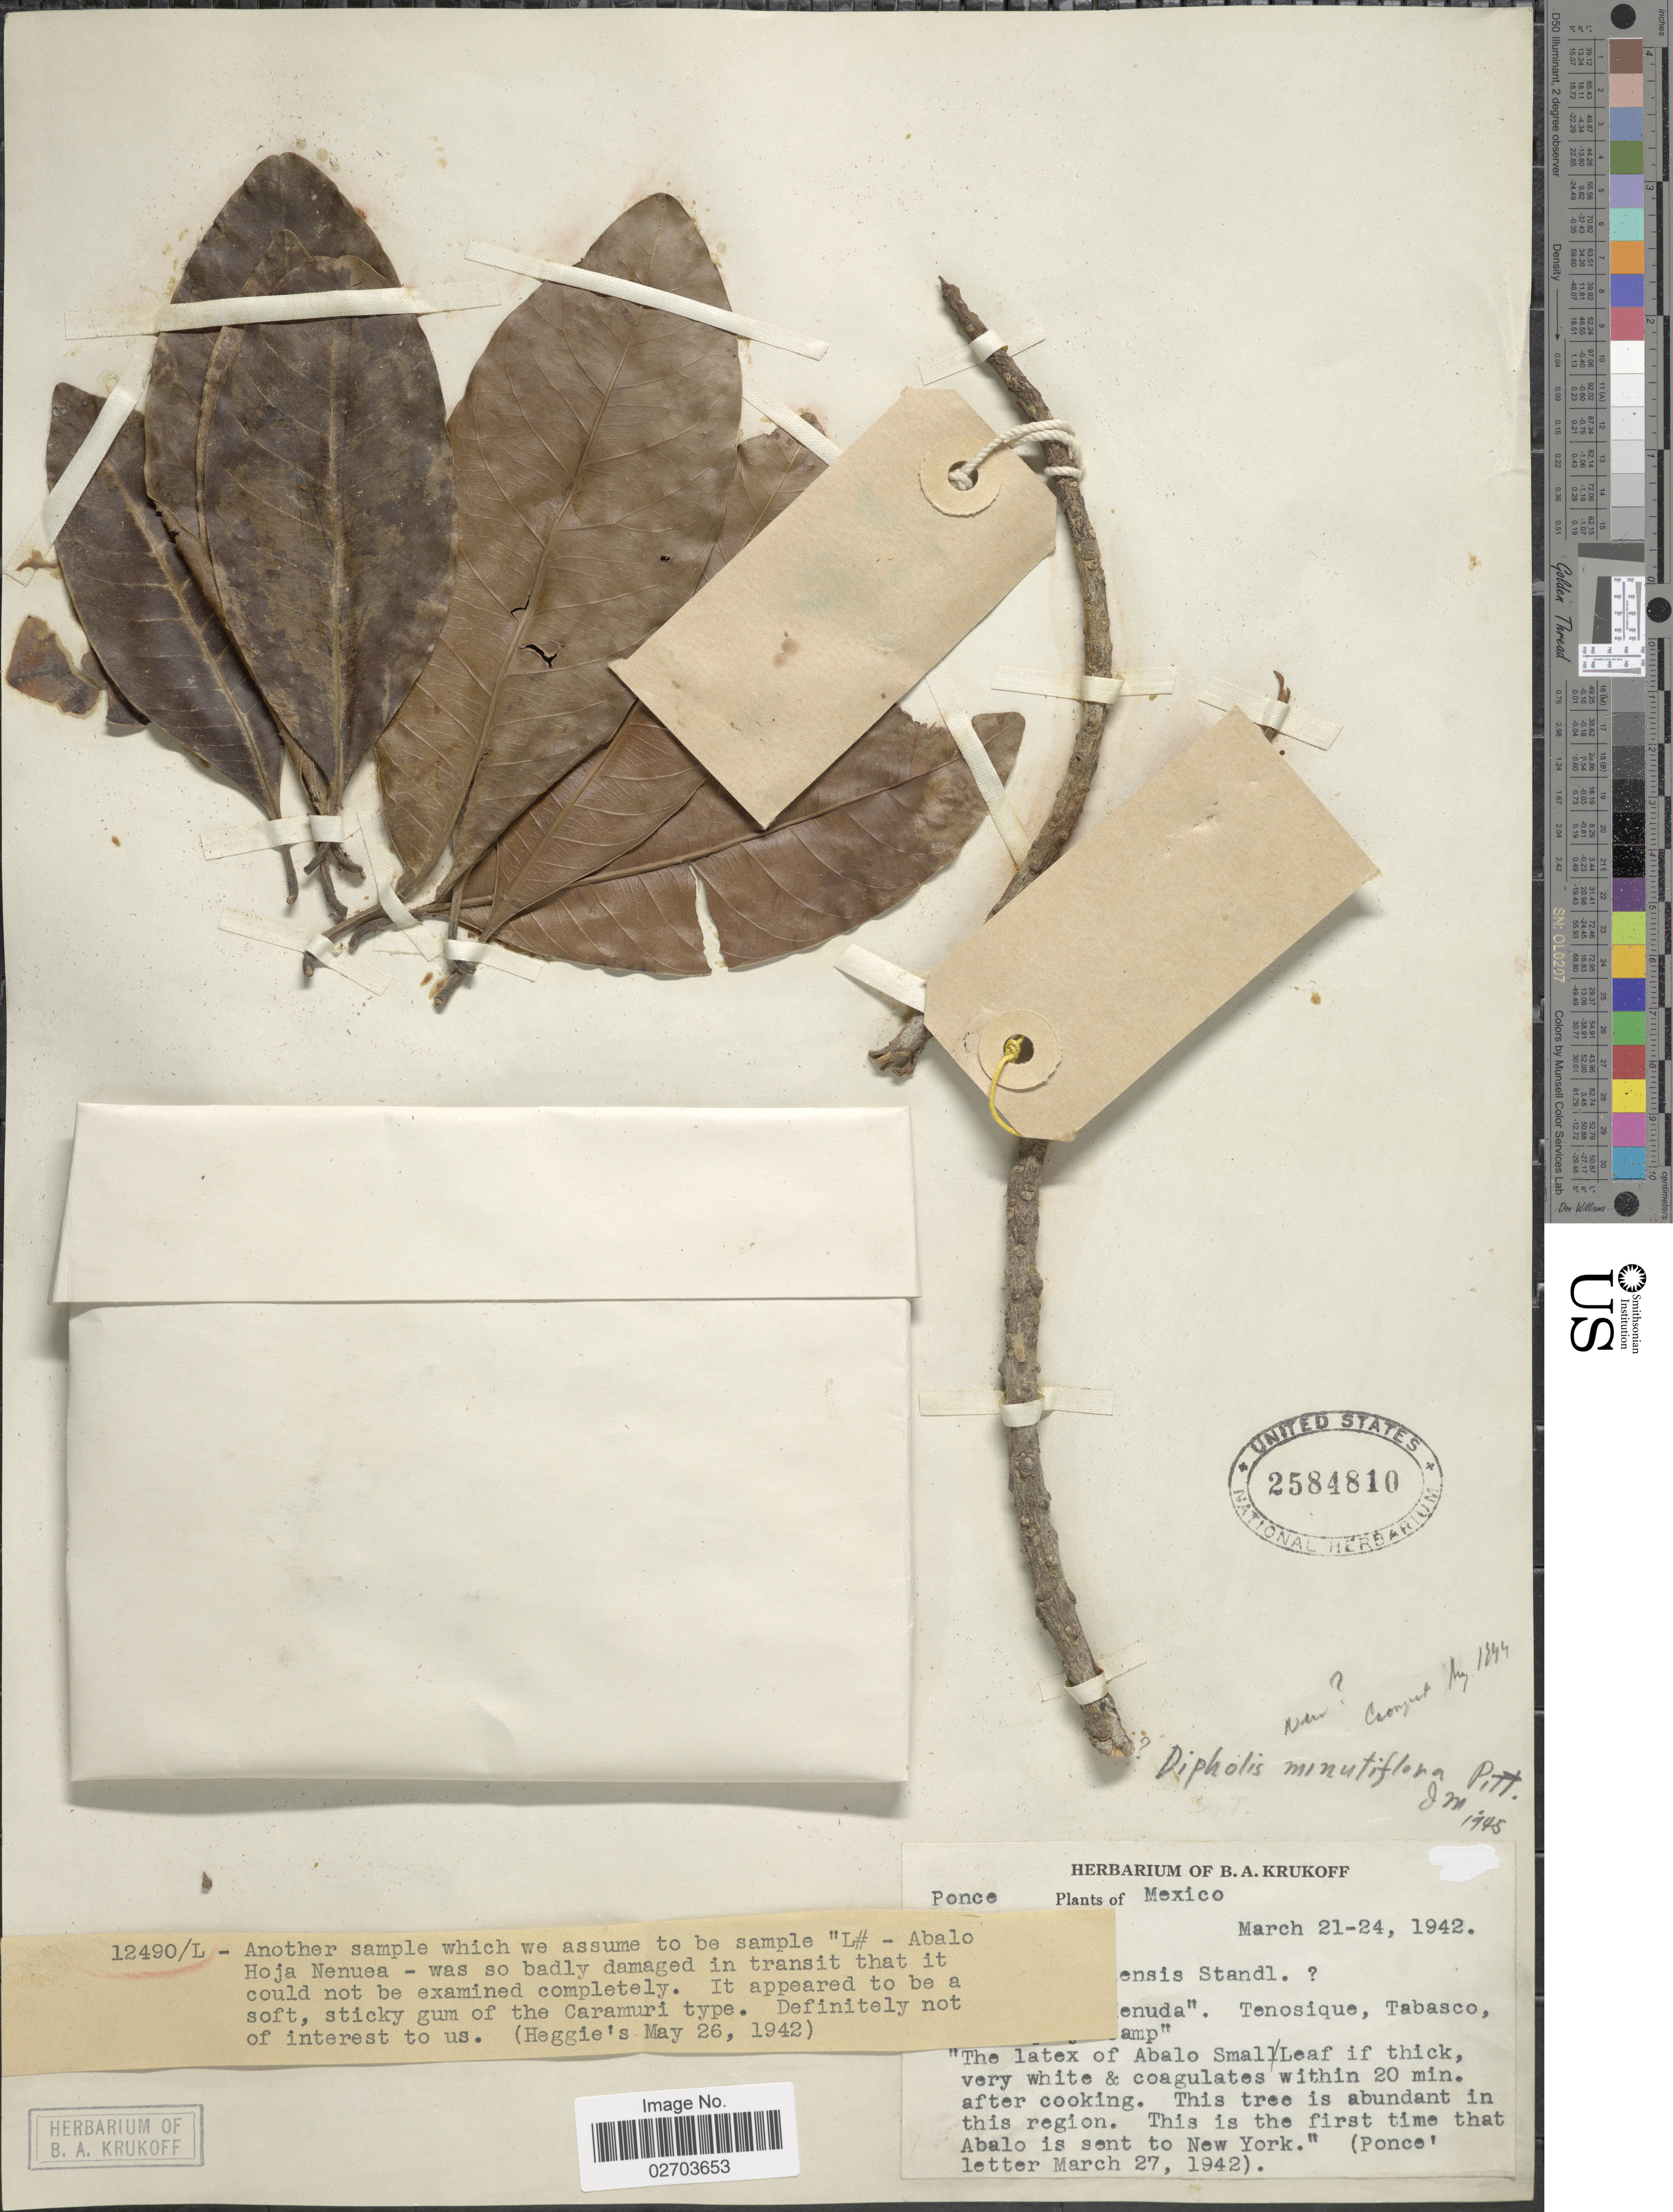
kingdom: Plantae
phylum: Tracheophyta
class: Magnoliopsida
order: Ericales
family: Sapotaceae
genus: Sideroxylon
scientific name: Sideroxylon portoricense subsp. minutiflorum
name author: (Pittier) T.D. Penn.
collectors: ex herb. B. A. Krukoff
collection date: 1942-03-21/1942-03-24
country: Mexico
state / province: Tabasco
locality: [illegible text]enuda, Tenosique, Tabasco, [illegible text]amp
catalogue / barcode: US 2584810